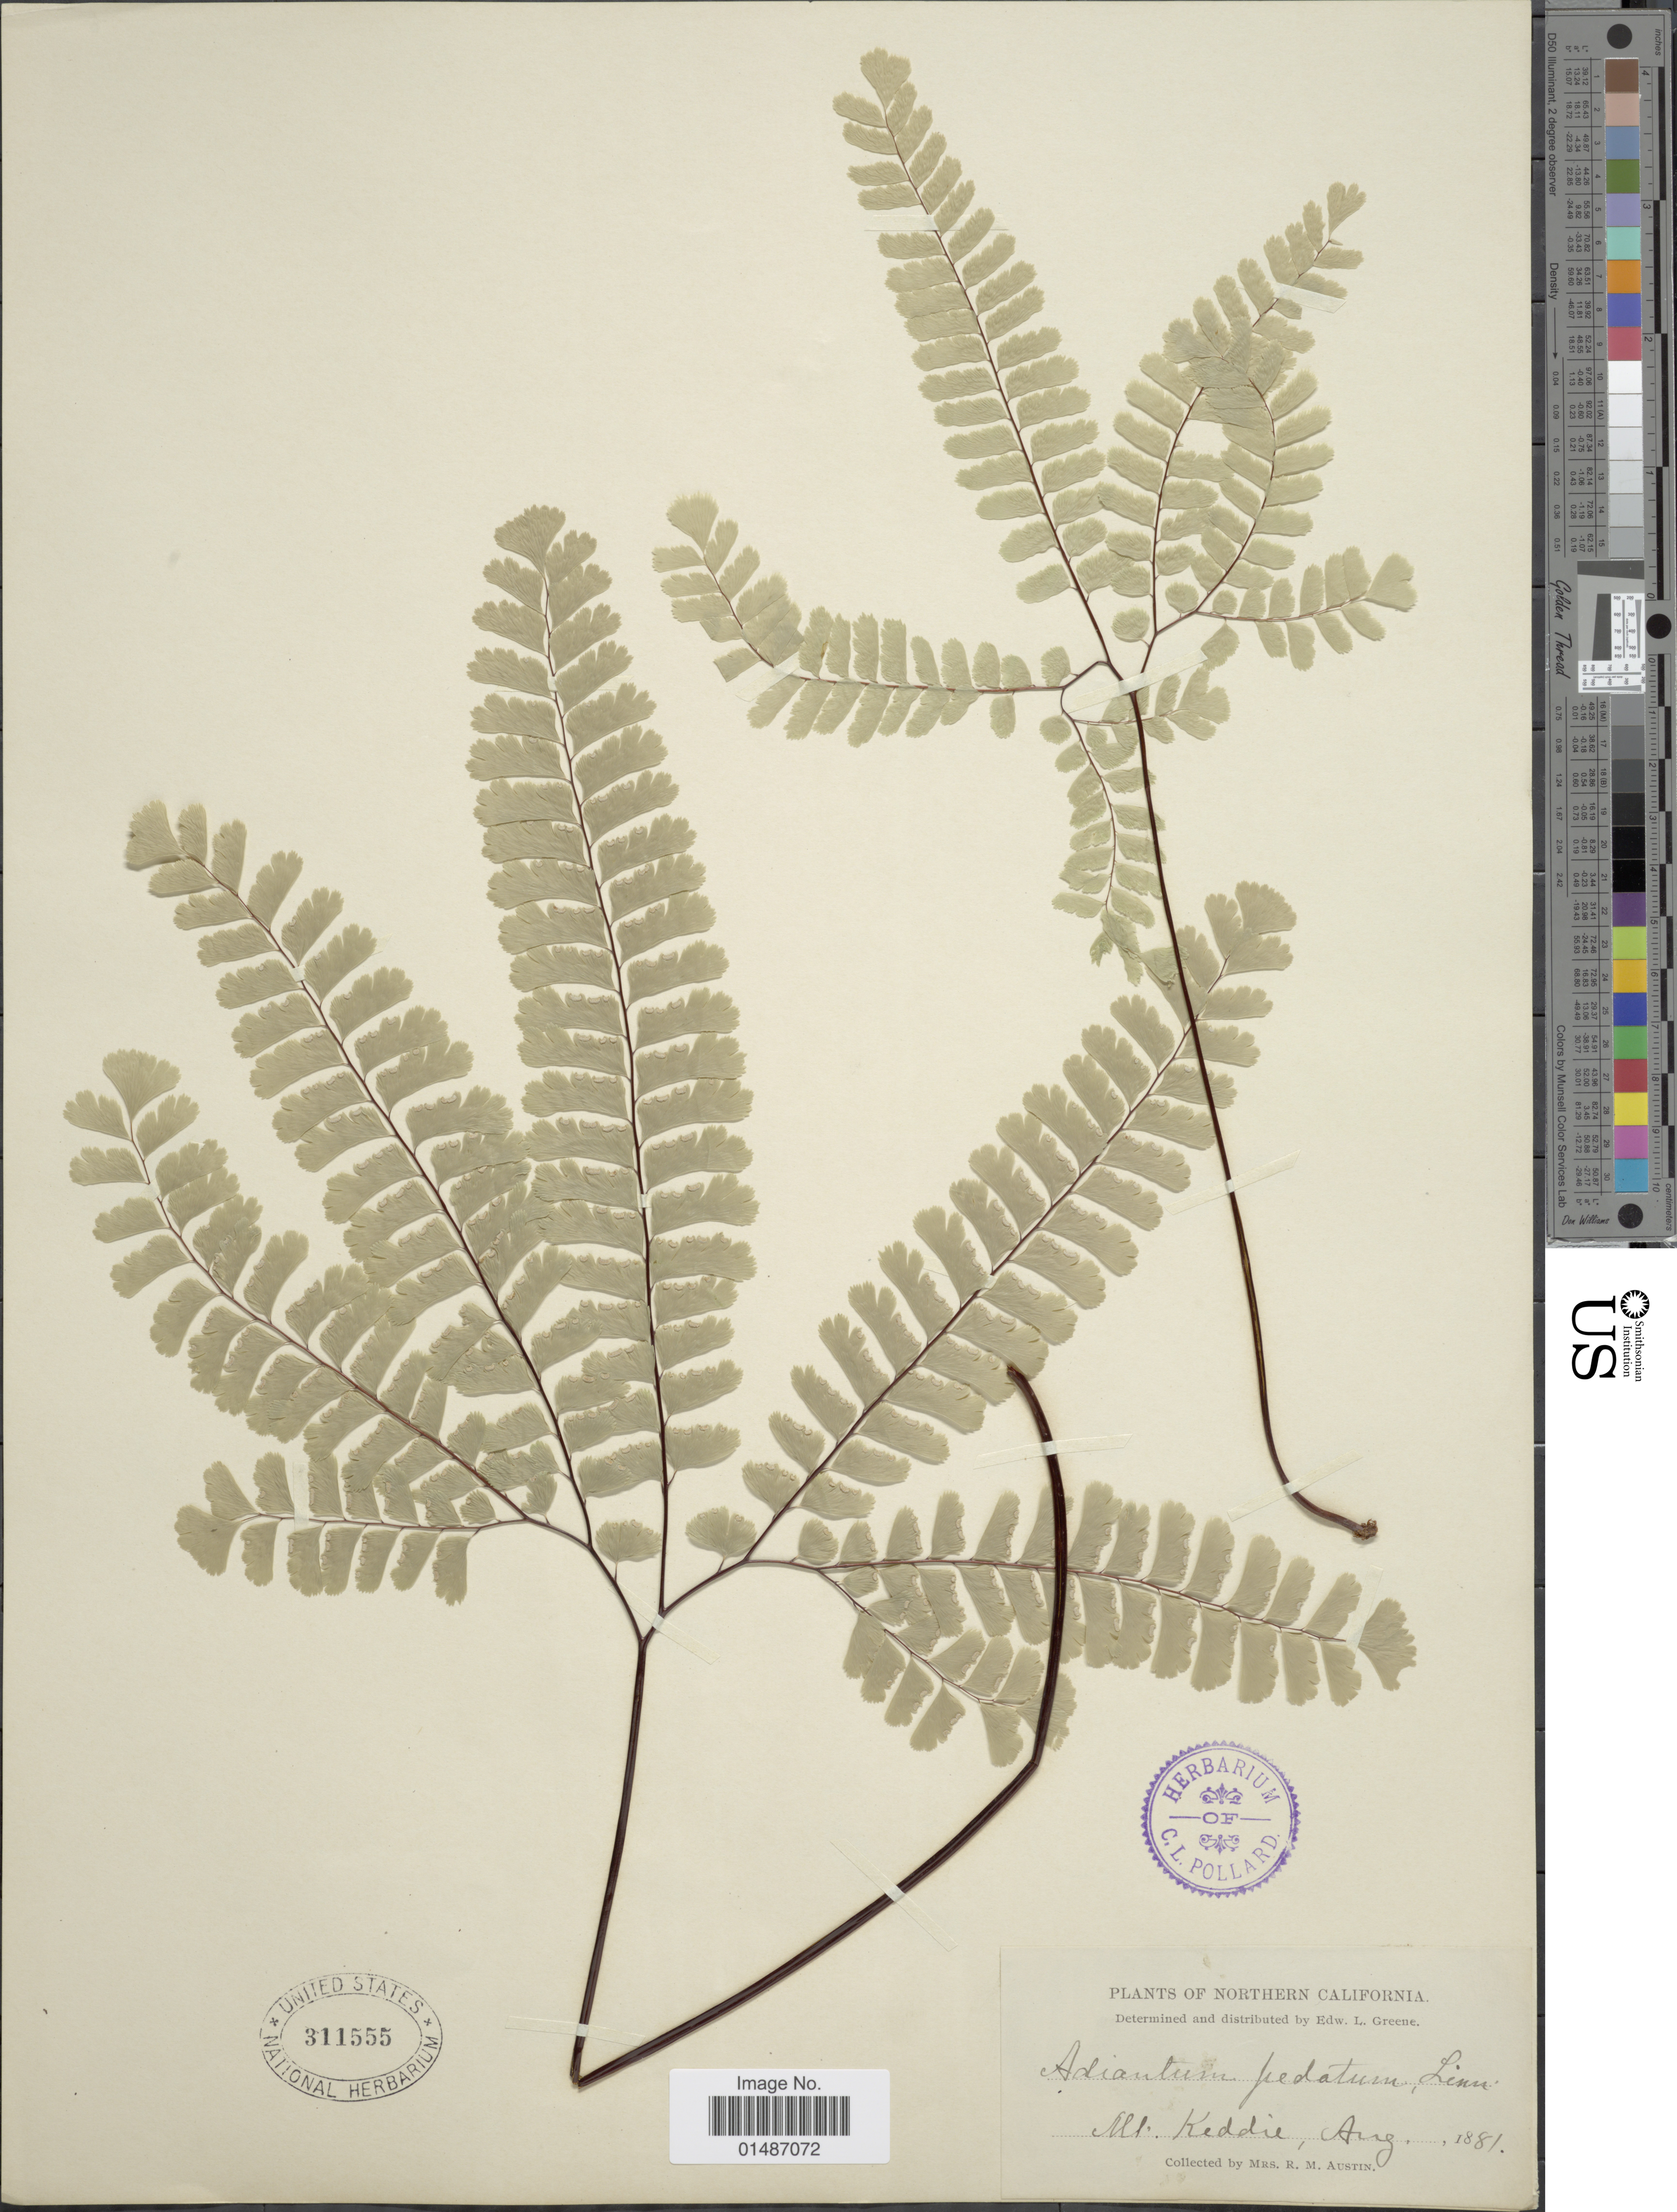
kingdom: Plantae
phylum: Tracheophyta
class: Polypodiopsida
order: Polypodiales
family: Pteridaceae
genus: Adiantum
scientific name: Adiantum pedatum var. pedatum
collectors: R. Austin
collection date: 1881-08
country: United States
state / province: California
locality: Northern California. Mt. Keddie.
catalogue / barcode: US 311555